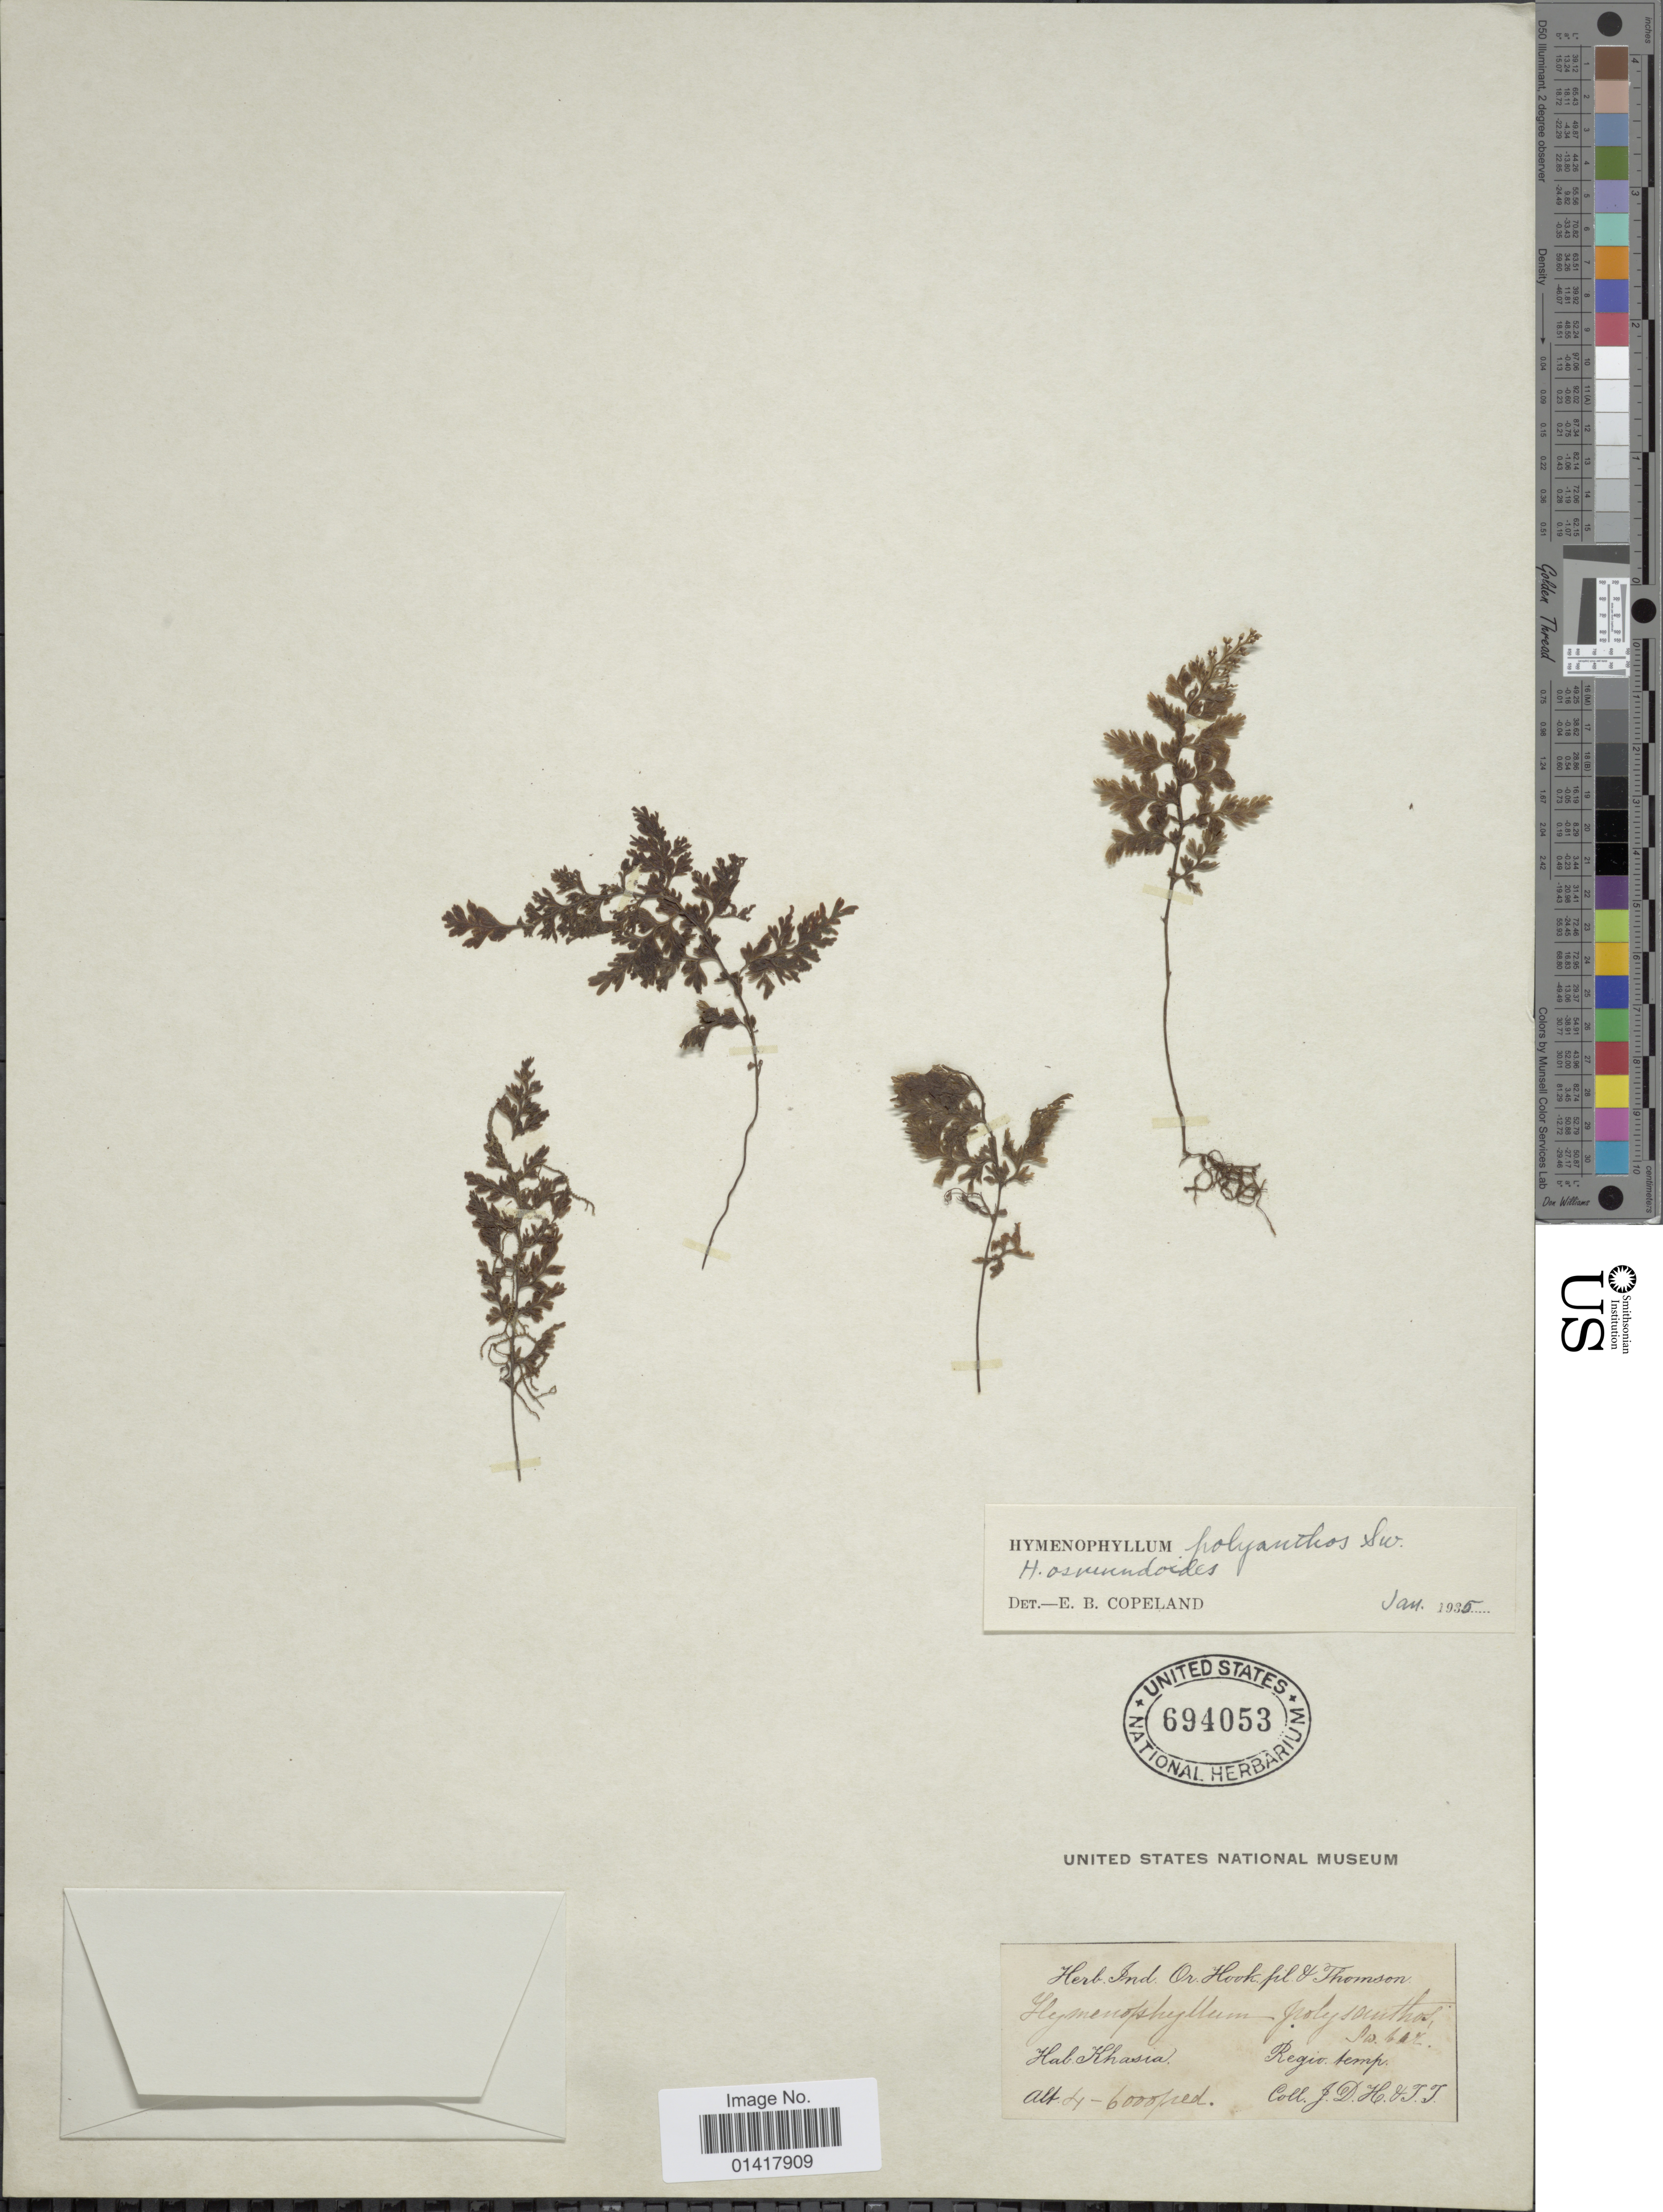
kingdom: Plantae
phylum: Tracheophyta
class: Polypodiopsida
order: Hymenophyllales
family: Hymenophyllaceae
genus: Hymenophyllum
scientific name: Hymenophyllum polyanthos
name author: (Sw.) Sw.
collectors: J. D. H. & T. T.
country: India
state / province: Meghalaya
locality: Mount Khasia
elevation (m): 1219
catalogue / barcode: US 694053